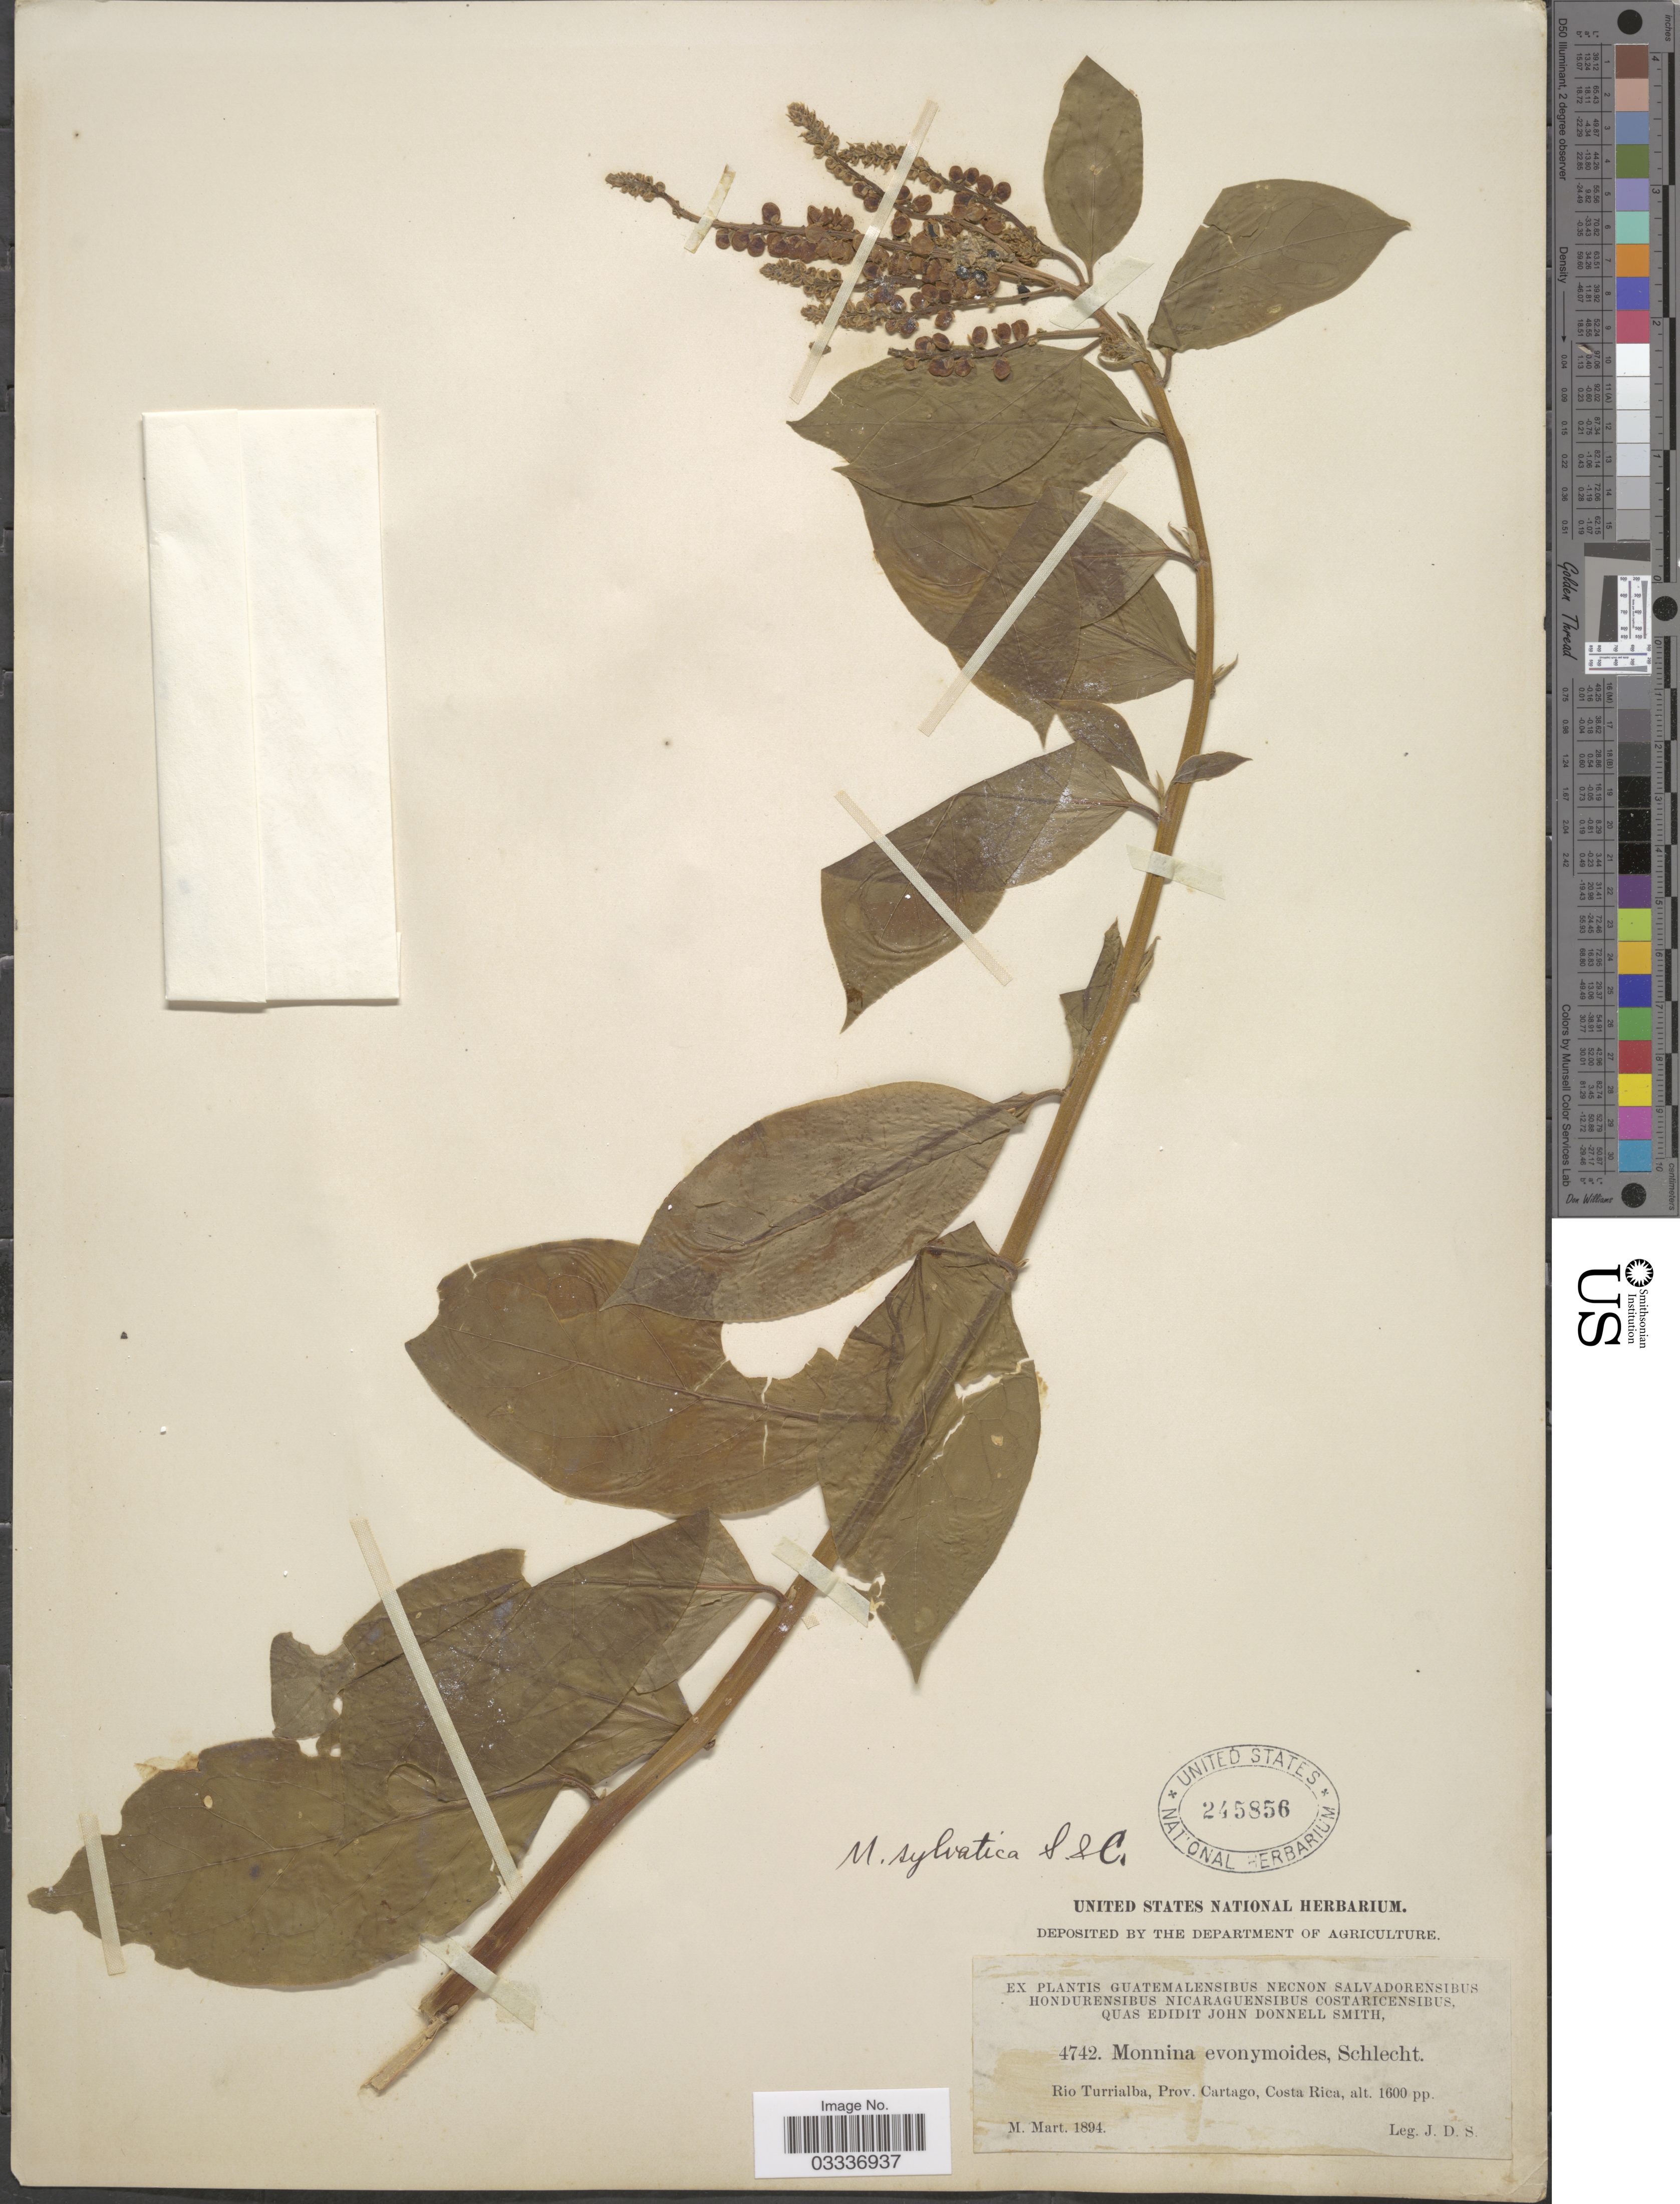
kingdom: Plantae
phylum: Tracheophyta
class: Magnoliopsida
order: Fabales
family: Polygalaceae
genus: Monnina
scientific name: Monnina sylvatica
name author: Schltdl. & Cham.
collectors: J. Donnell Smith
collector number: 4742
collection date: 1894-03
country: Costa Rica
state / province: Cartago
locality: Rio Turrialba.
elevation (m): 488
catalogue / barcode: US 245856